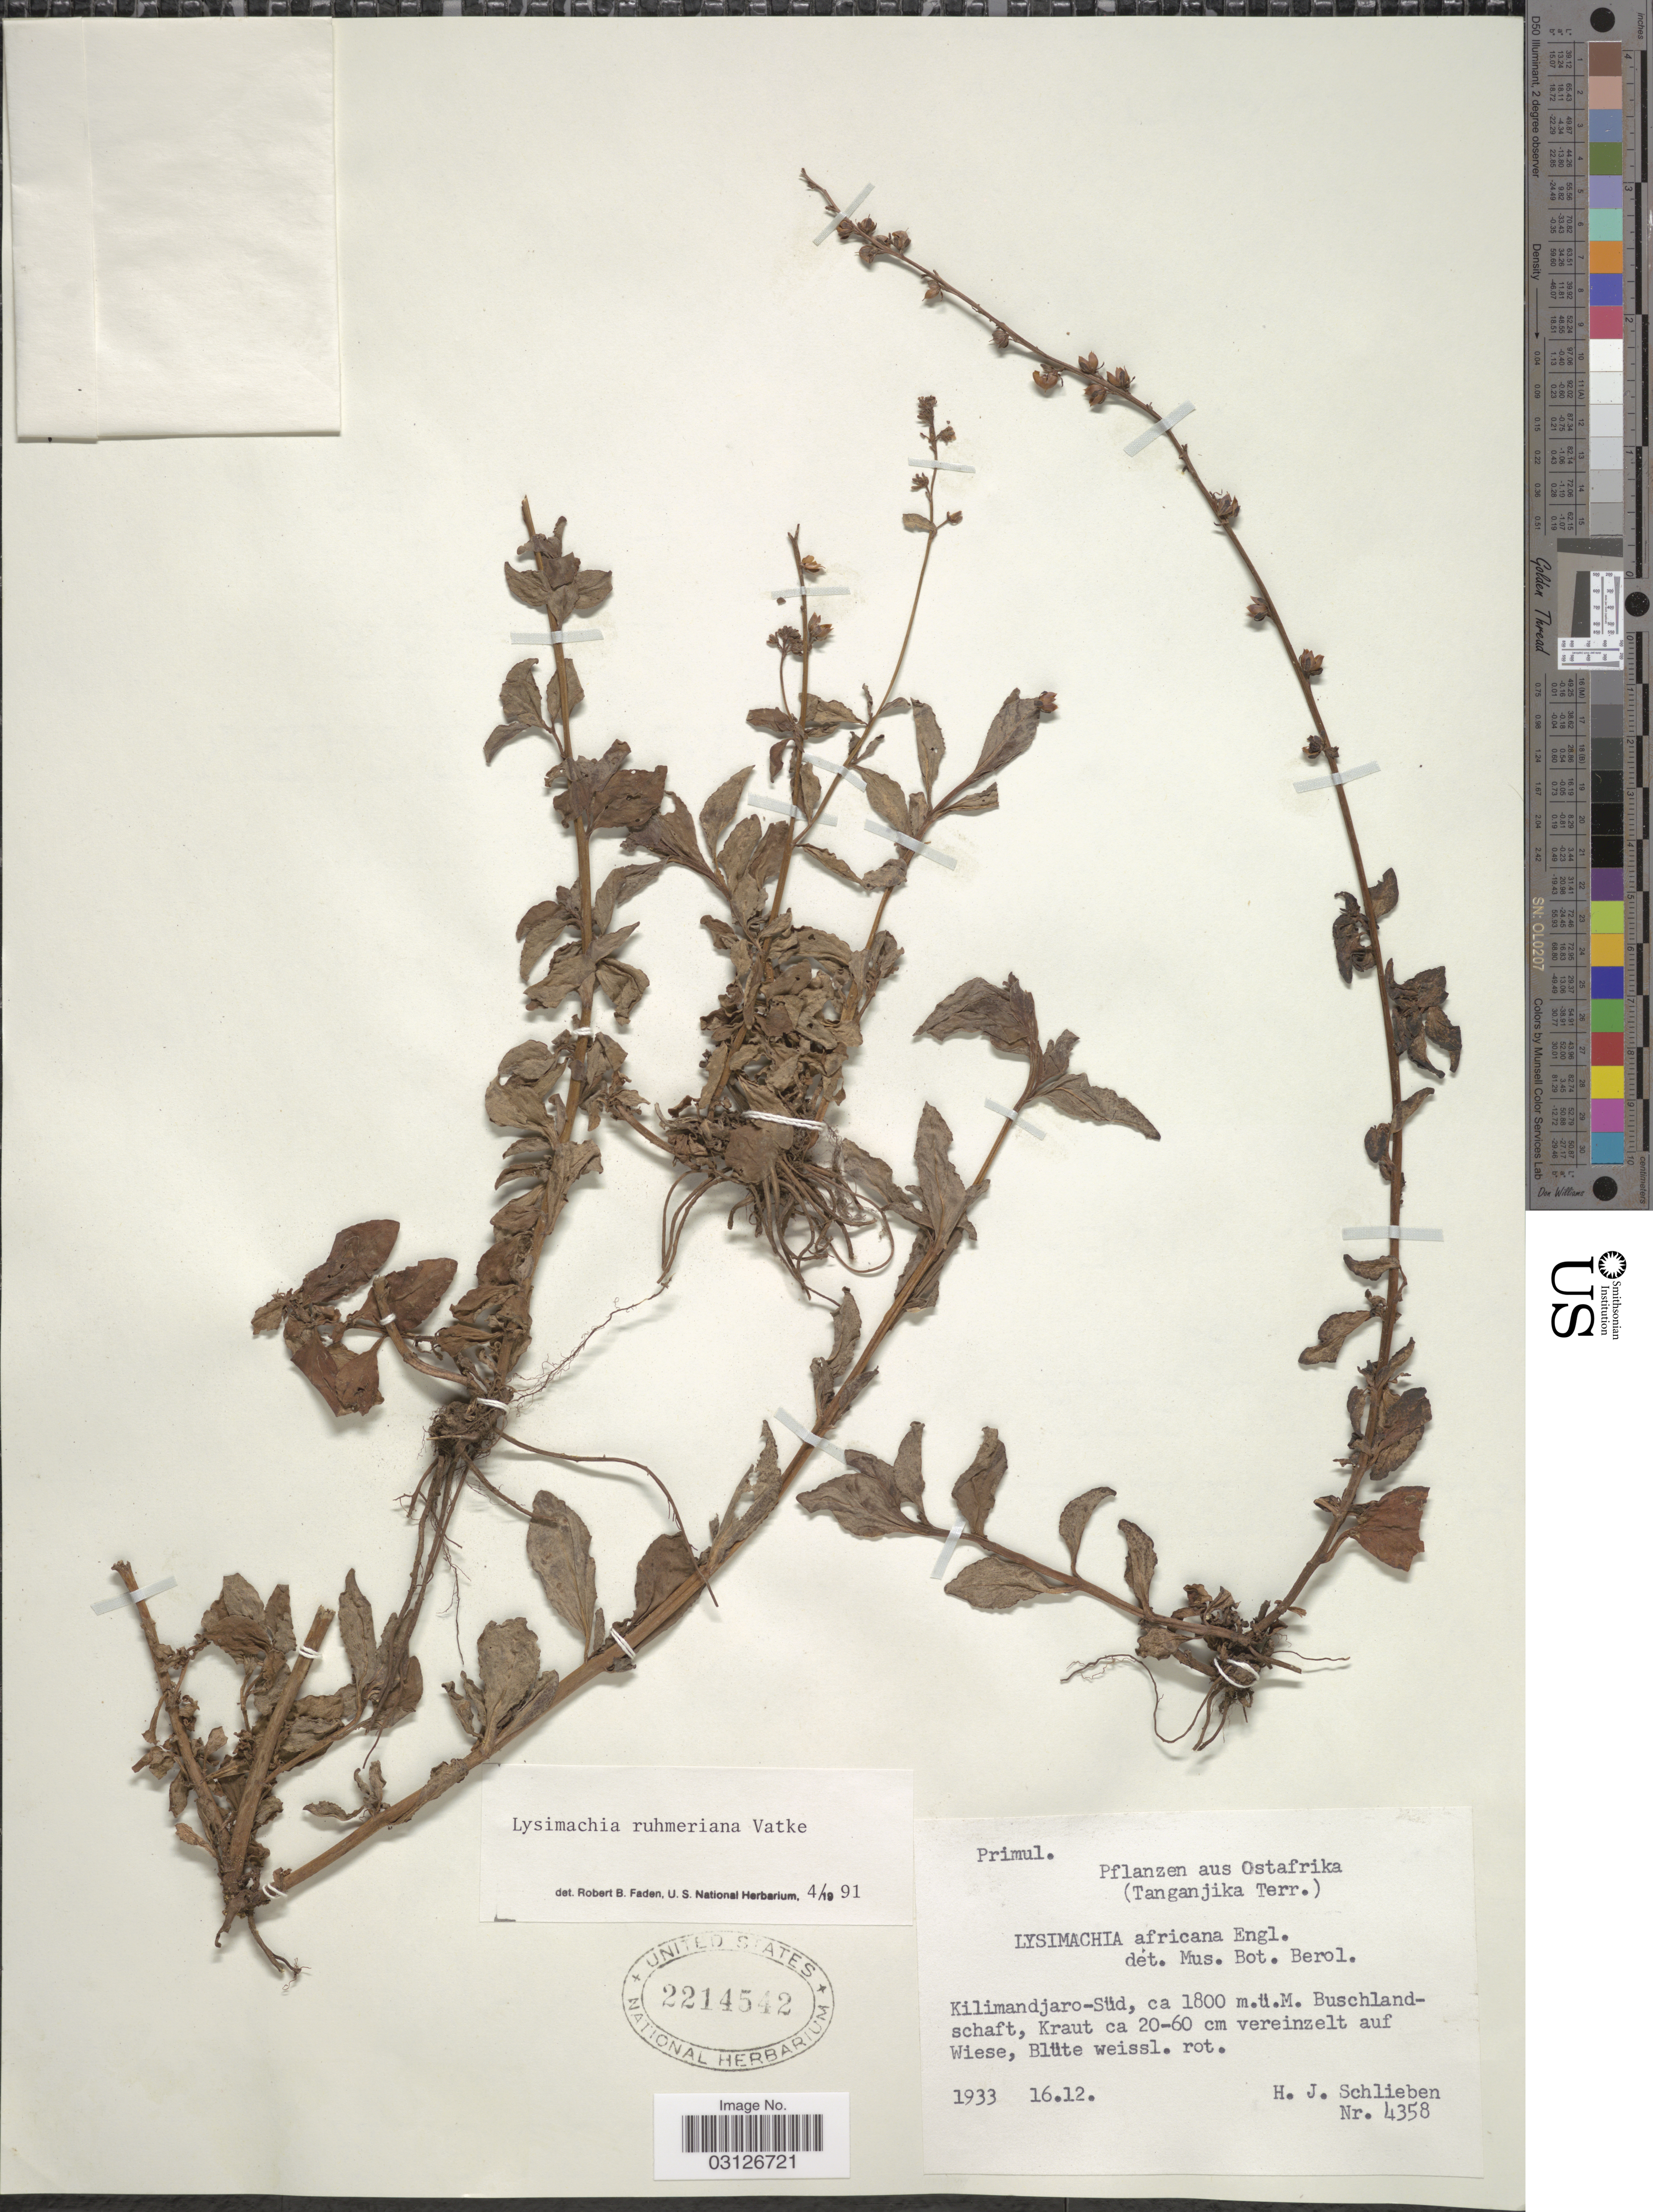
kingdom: Plantae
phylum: Tracheophyta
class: Magnoliopsida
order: Ericales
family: Primulaceae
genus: Lysimachia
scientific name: Lysimachia ruhmeriana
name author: Vatke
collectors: H. J. Schlieben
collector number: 4358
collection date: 1933-12-16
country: Tanzania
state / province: Kilimanjaro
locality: Ostafrika (Tanganjika Terr.). Kilimandjaro-Süd.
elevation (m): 1800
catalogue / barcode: US 2214542